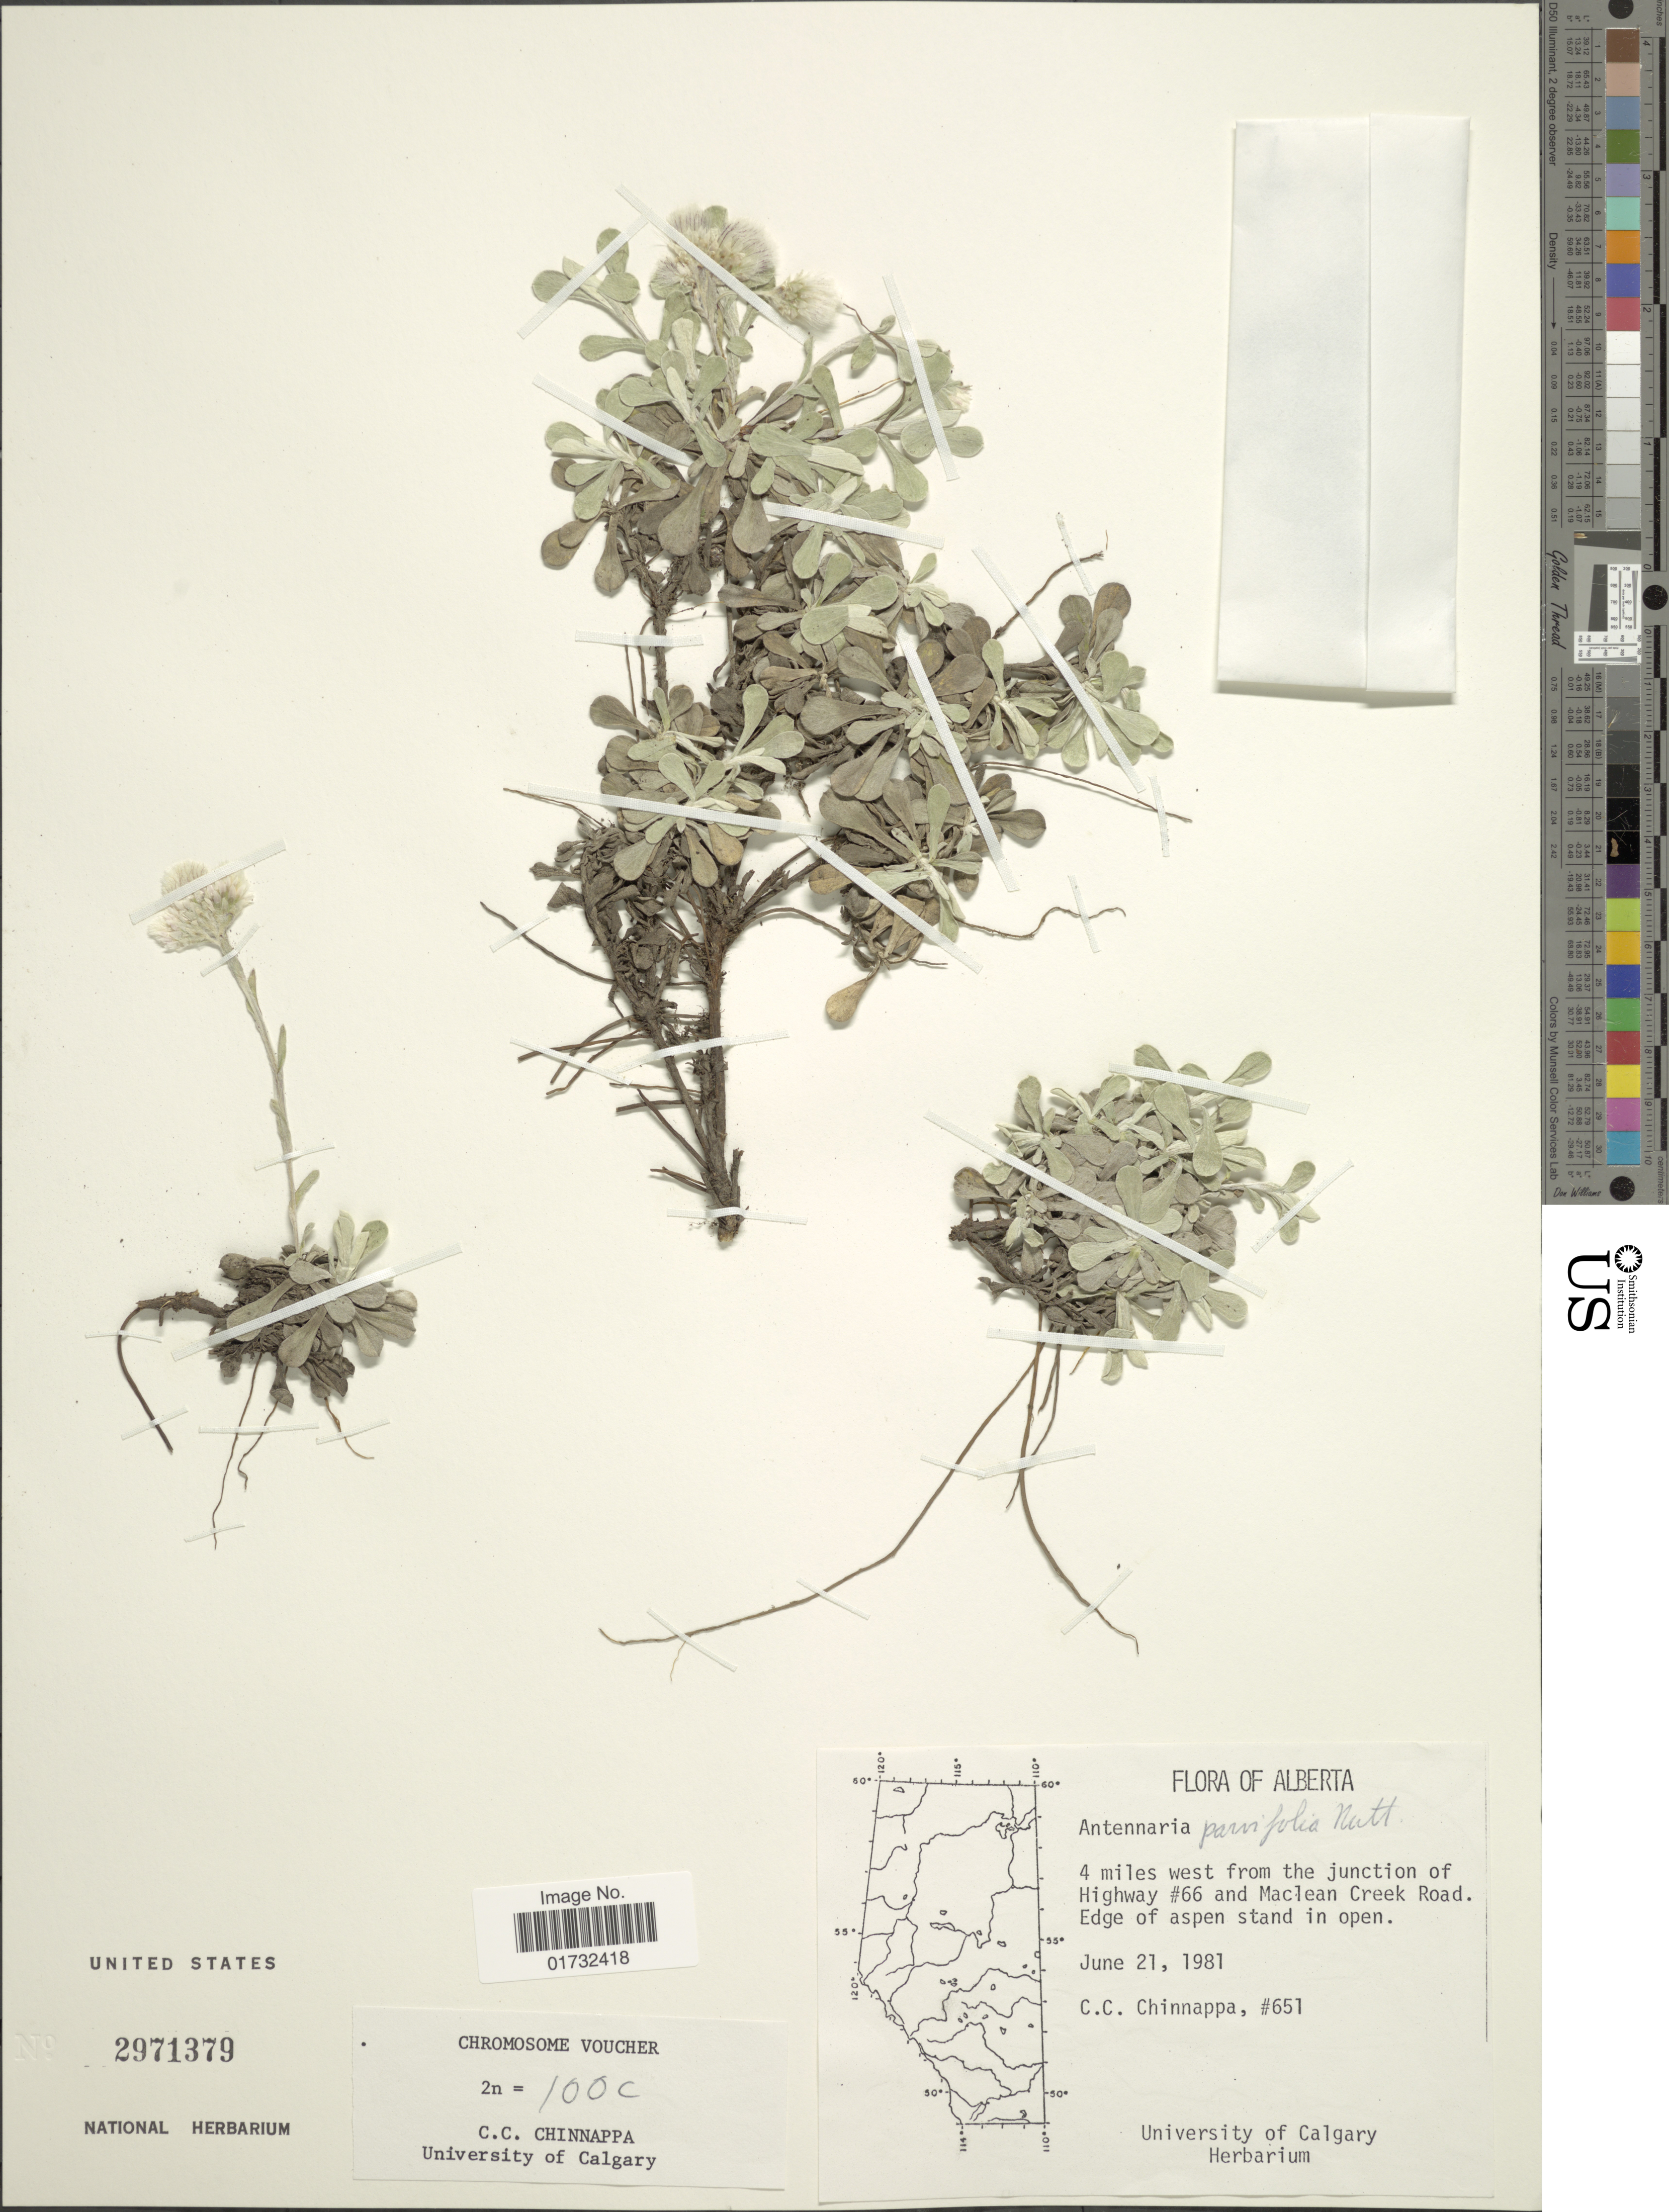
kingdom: Plantae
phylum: Tracheophyta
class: Magnoliopsida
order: Asterales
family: Asteraceae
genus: Antennaria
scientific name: Antennaria parvifolia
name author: Nutt.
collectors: C. Chinnappa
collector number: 651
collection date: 1981-06-21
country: Canada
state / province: Alberta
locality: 4 miles west from the junction of Highway #66 and Maclean Creek Road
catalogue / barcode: US 2971379